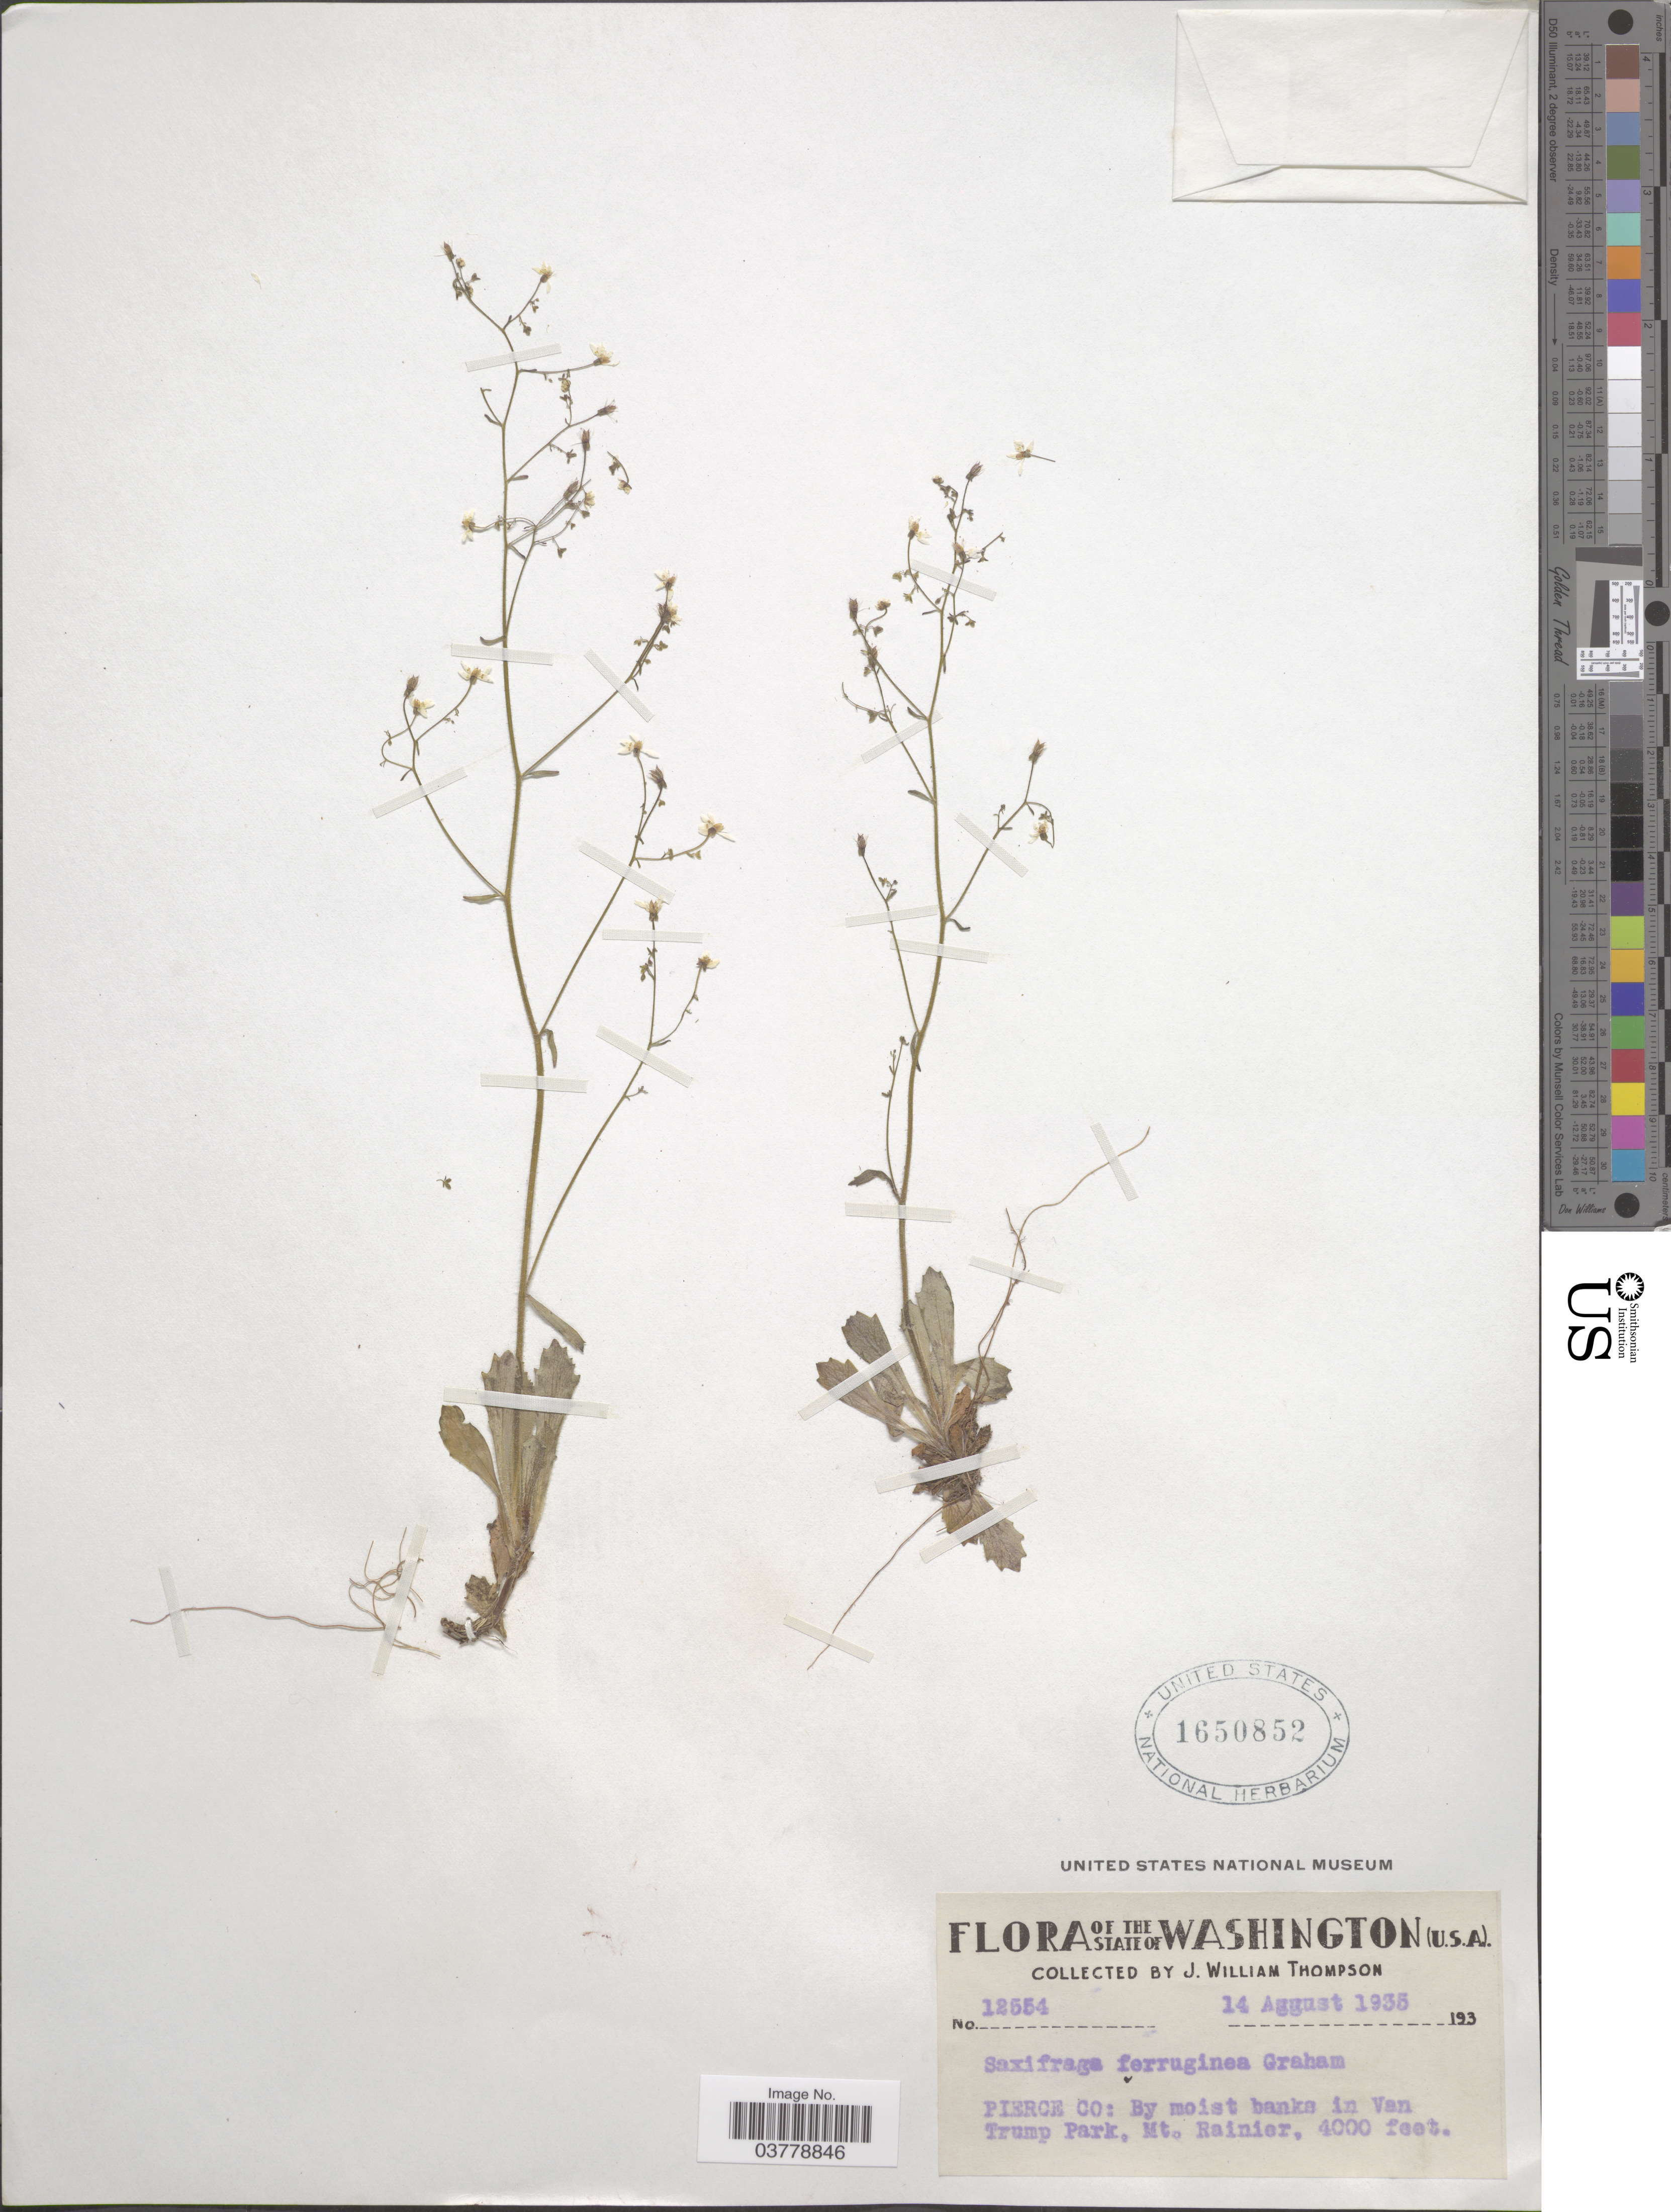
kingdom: Plantae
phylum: Tracheophyta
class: Magnoliopsida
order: Saxifragales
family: Saxifragaceae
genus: Micranthes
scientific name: Micranthes ferruginea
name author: (Graham) Brouillet & Gornall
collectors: J. W. Thompson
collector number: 12554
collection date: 1935-08-14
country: United States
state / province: Washington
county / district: Pierce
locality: Pierce Co: Van Trump Park, Mt. Rainier.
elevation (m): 1219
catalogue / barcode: US 1650852